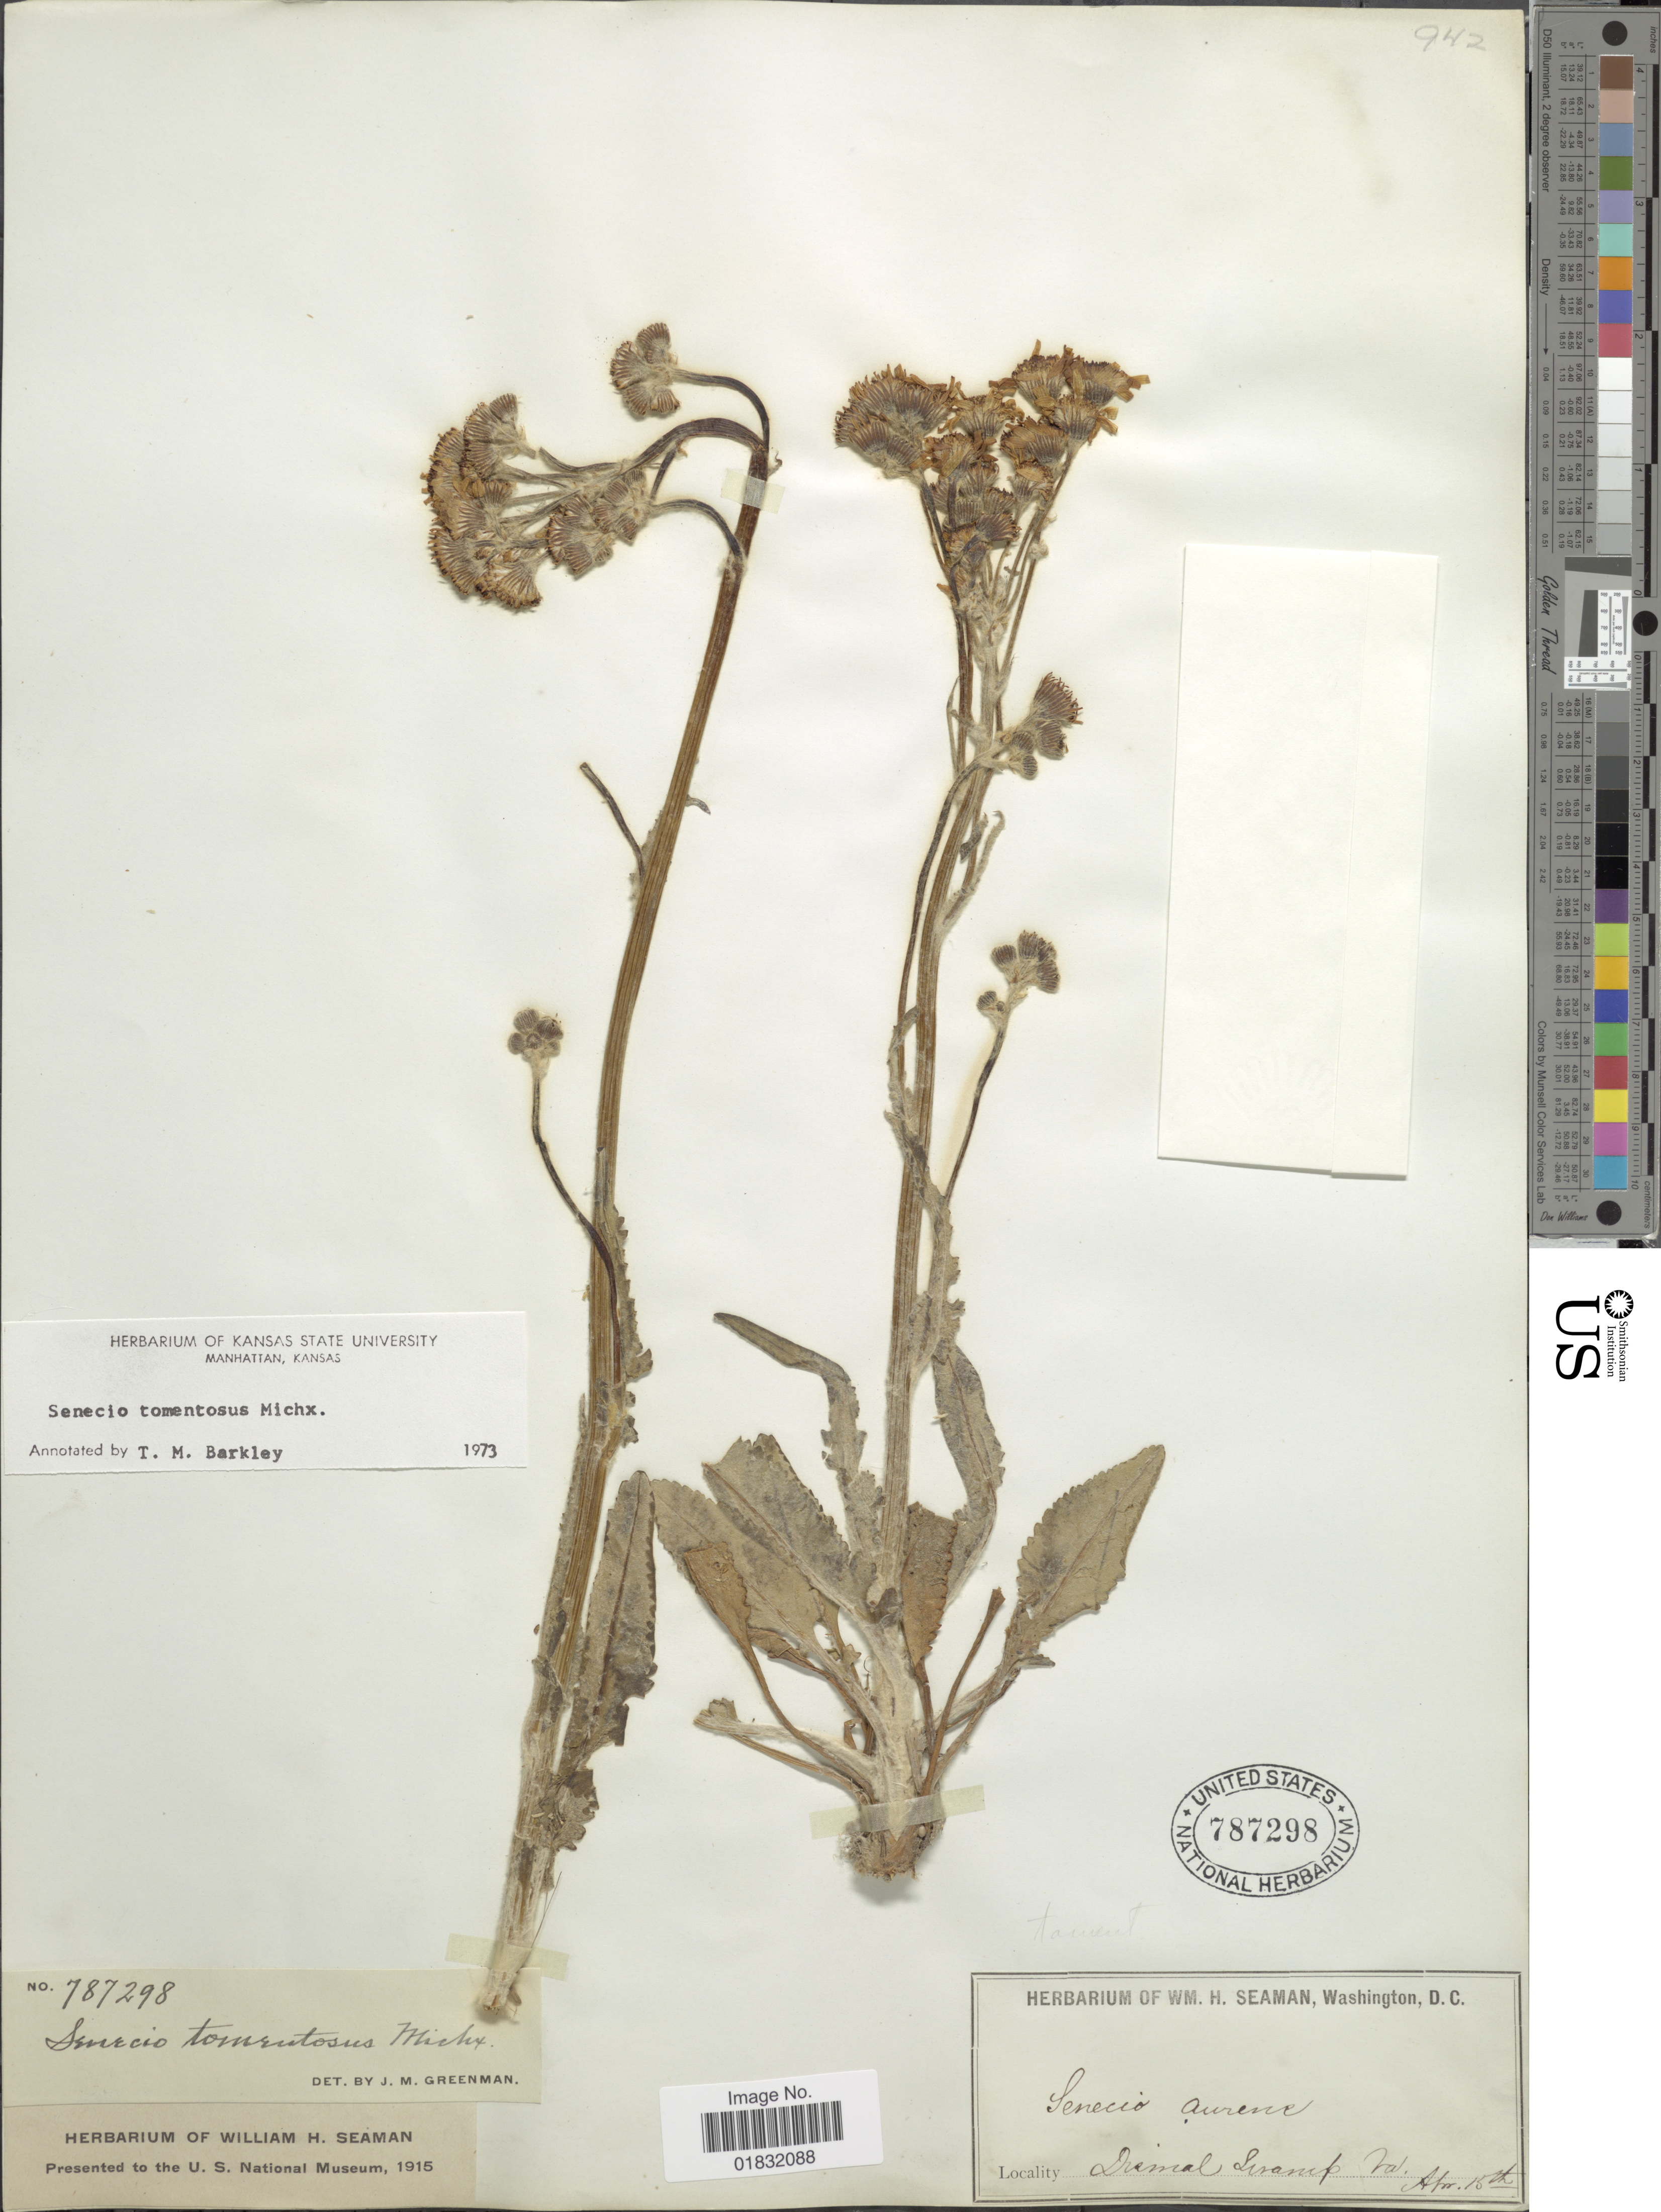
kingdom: Plantae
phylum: Tracheophyta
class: Magnoliopsida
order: Asterales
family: Asteraceae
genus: Packera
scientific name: Packera dubia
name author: (Spreng.) Trock & Mabb.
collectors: ex herb. Seaman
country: United States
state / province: Virginia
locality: Dismal Swamp, Va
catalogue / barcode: US 787298